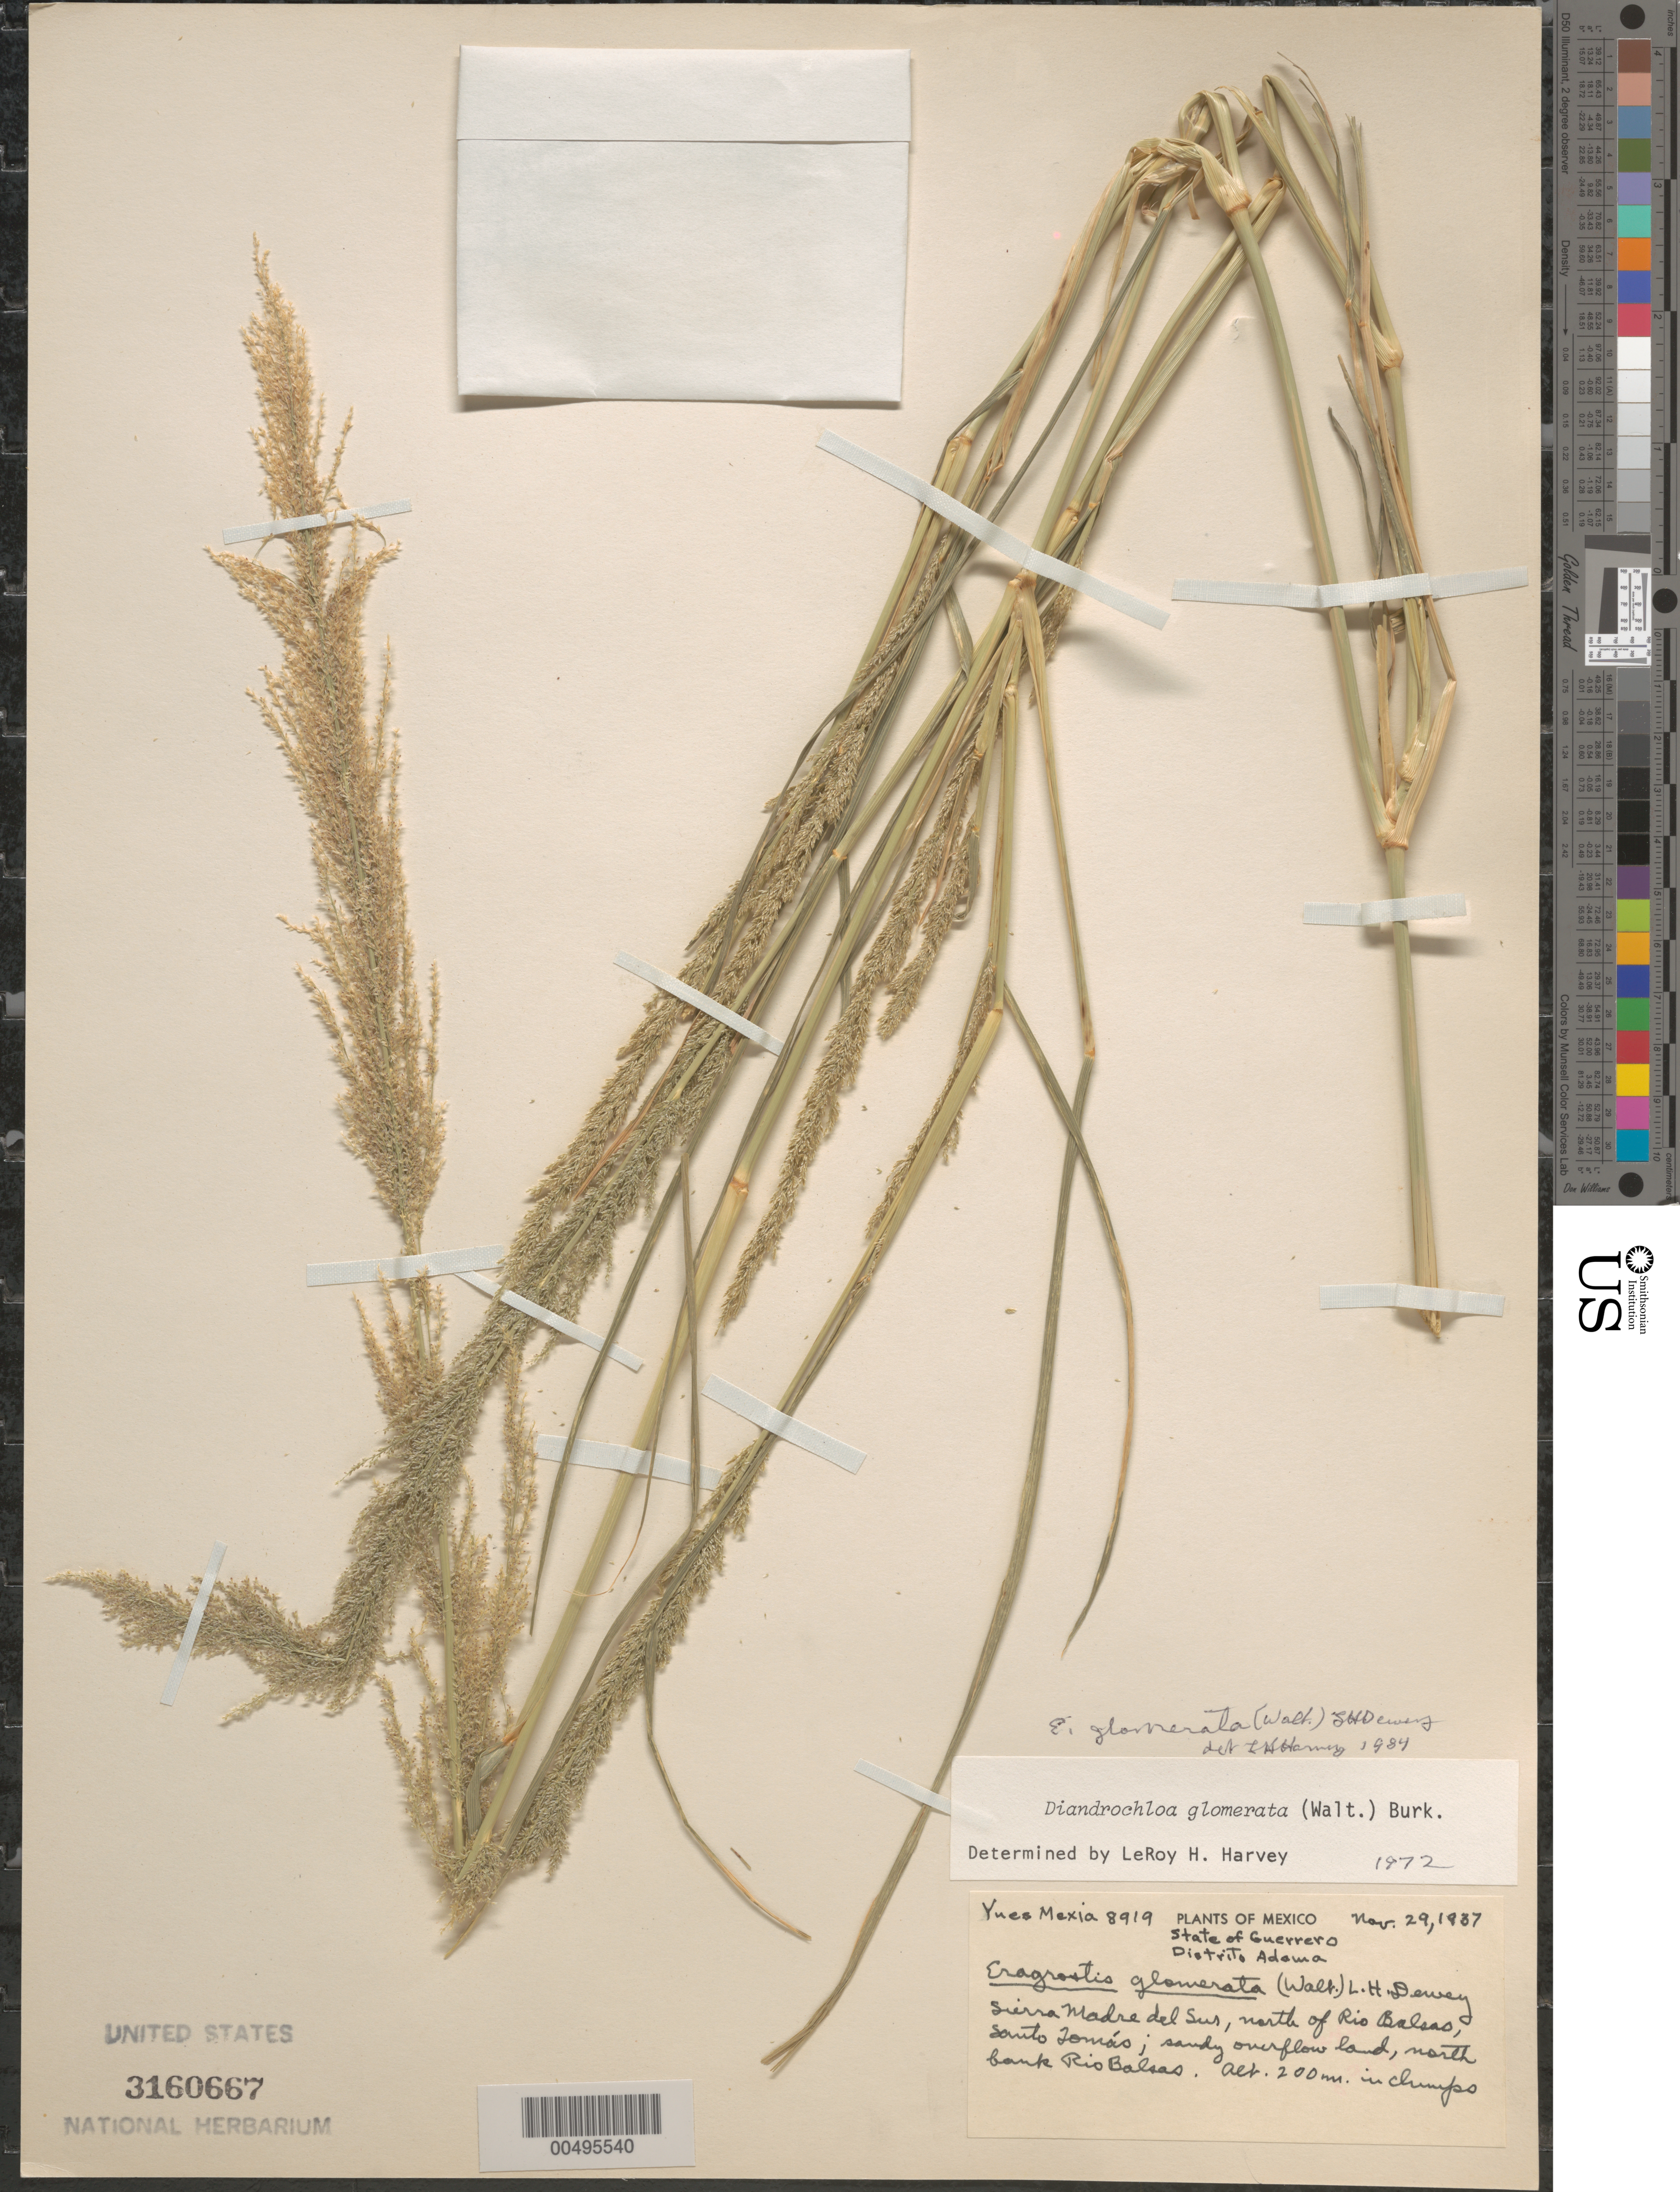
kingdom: Plantae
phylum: Tracheophyta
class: Liliopsida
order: Poales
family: Poaceae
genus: Eragrostis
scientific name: Eragrostis japonica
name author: (Thunb.) Trin.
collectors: Y. Mexia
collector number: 8919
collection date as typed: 29 Nov 1937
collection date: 1937-11-29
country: Mexico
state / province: Guerrero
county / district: Adama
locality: Sierra Madre del Sur, N of Rio Balsas, Santo Tomás, N bank of Rio Balsas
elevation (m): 200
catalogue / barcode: US 3160667